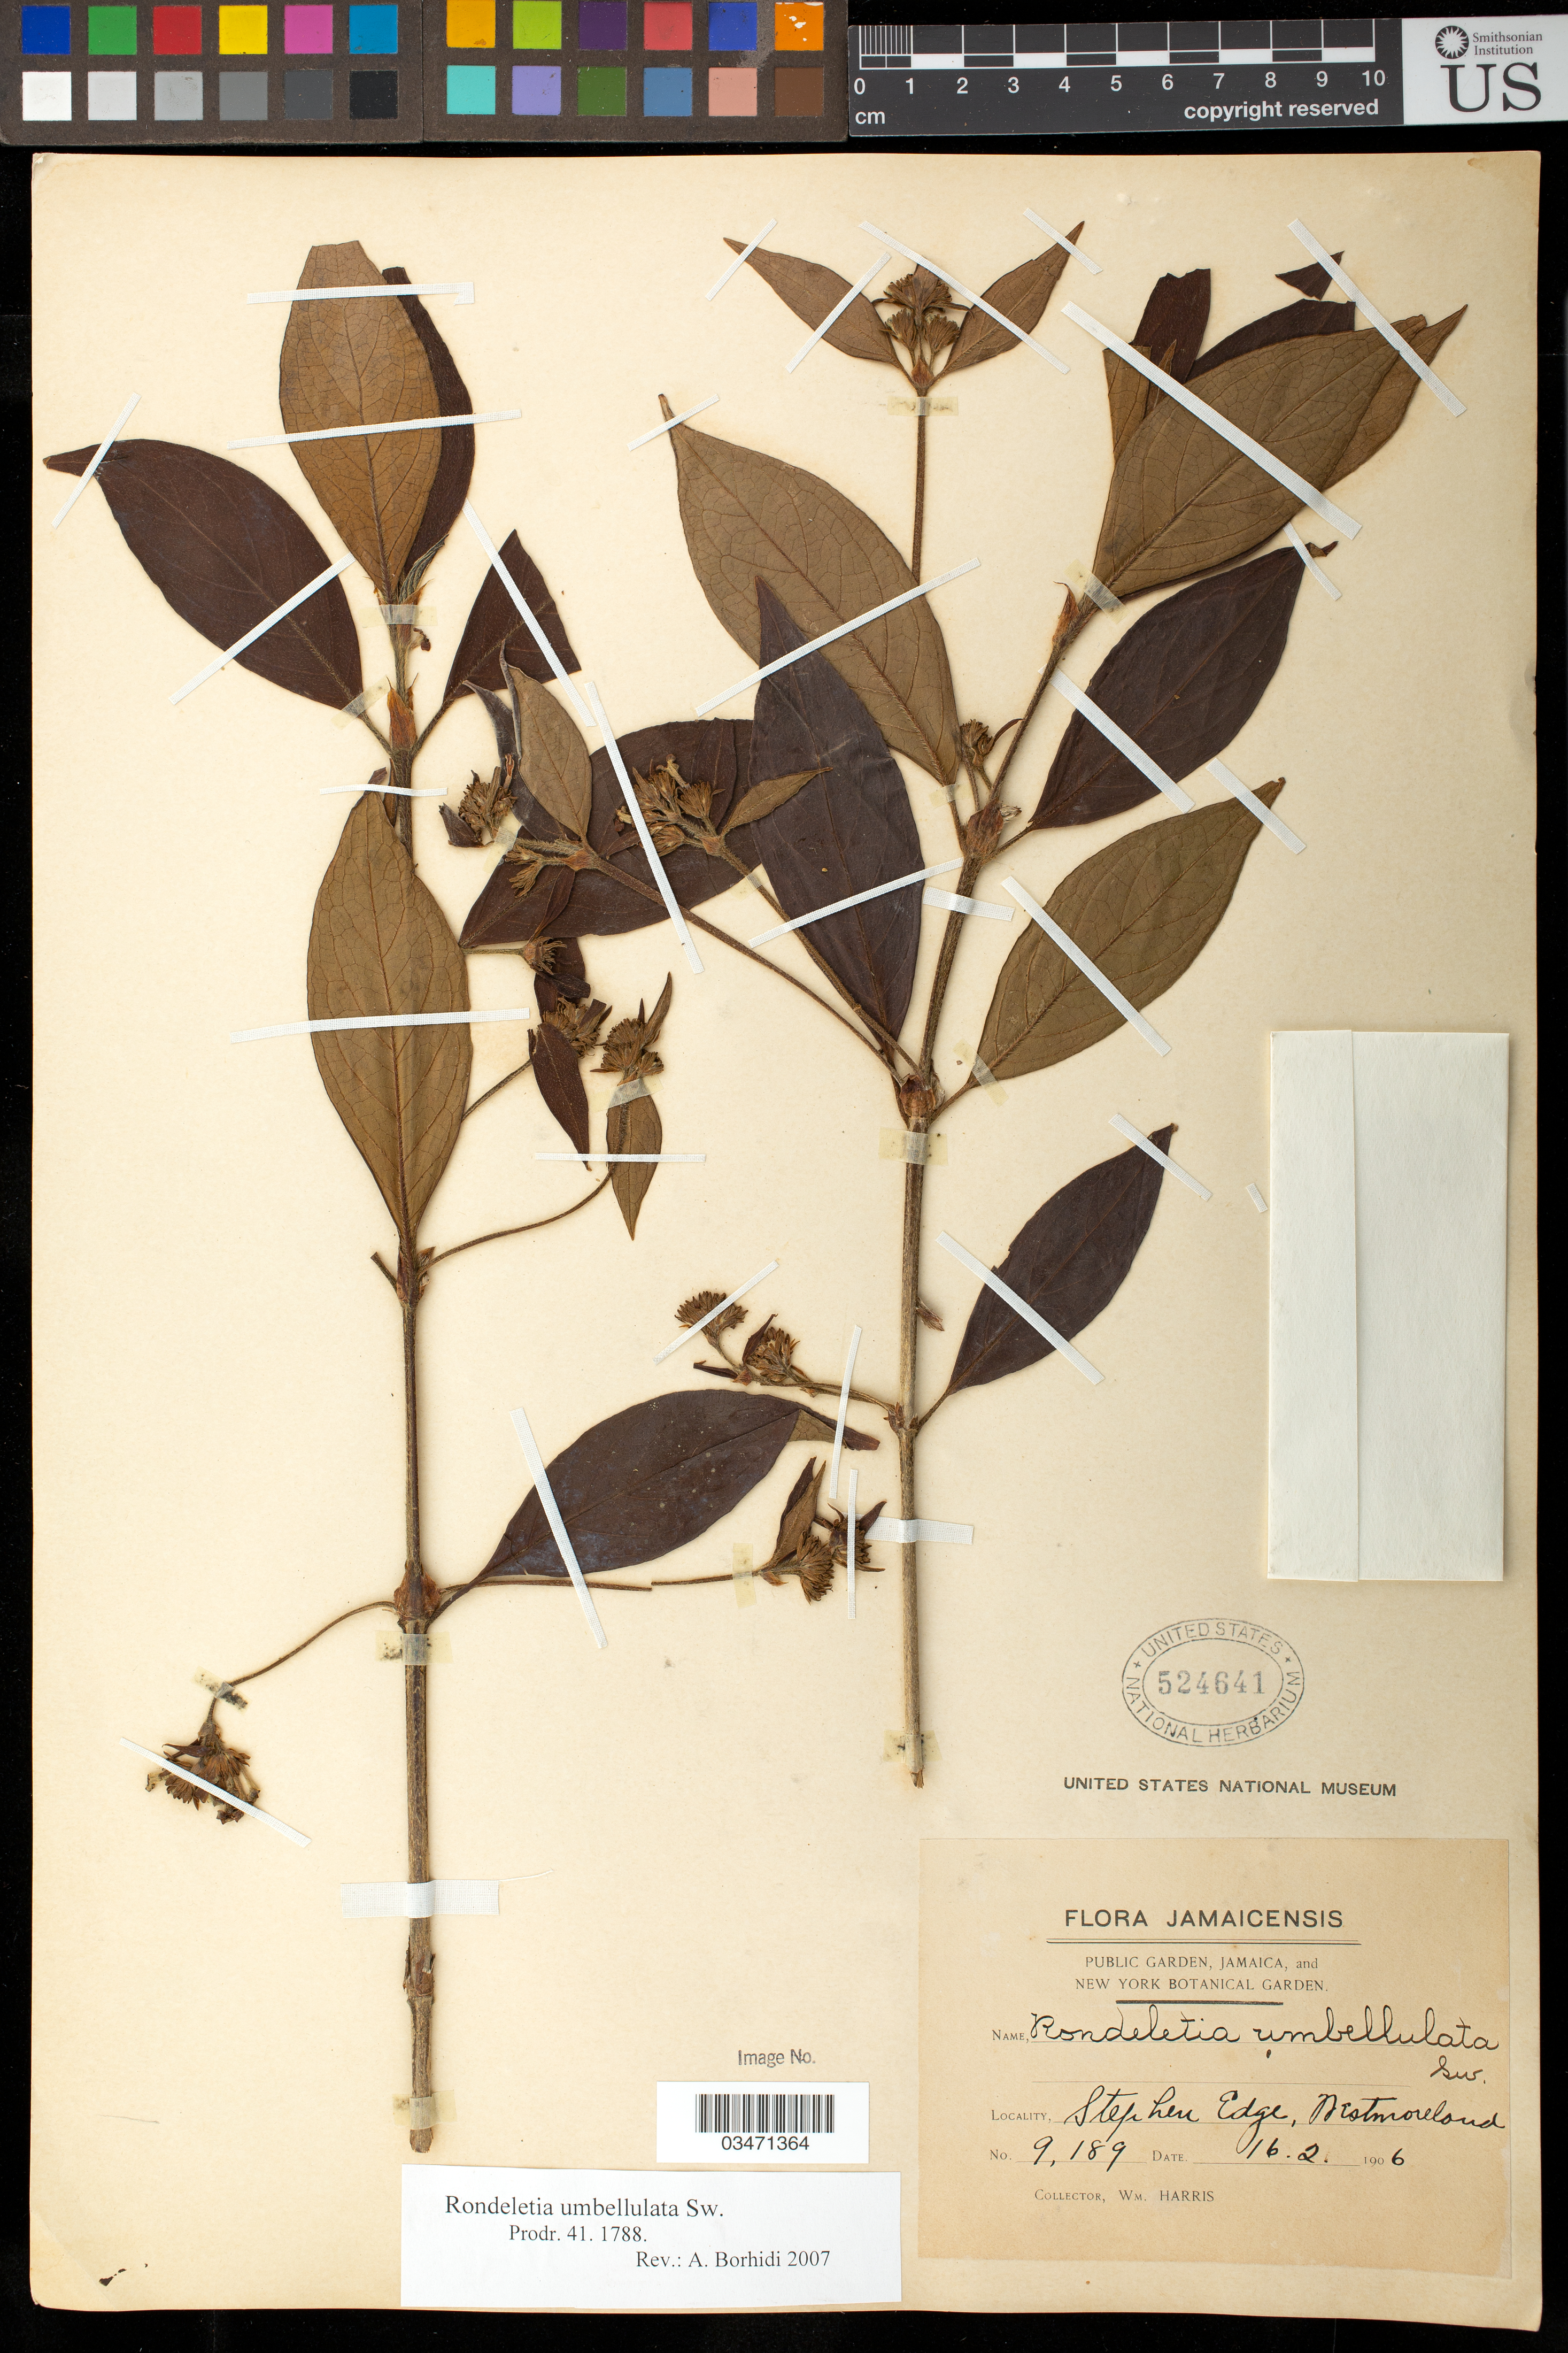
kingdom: Plantae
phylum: Tracheophyta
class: Magnoliopsida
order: Gentianales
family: Rubiaceae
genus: Rondeletia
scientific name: Rondeletia umbellulata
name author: Sw.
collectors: W. H. Harris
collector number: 9189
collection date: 1906-02-16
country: Jamaica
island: Jamaica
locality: Stephen Edge, Westmoreland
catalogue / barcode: US 524641